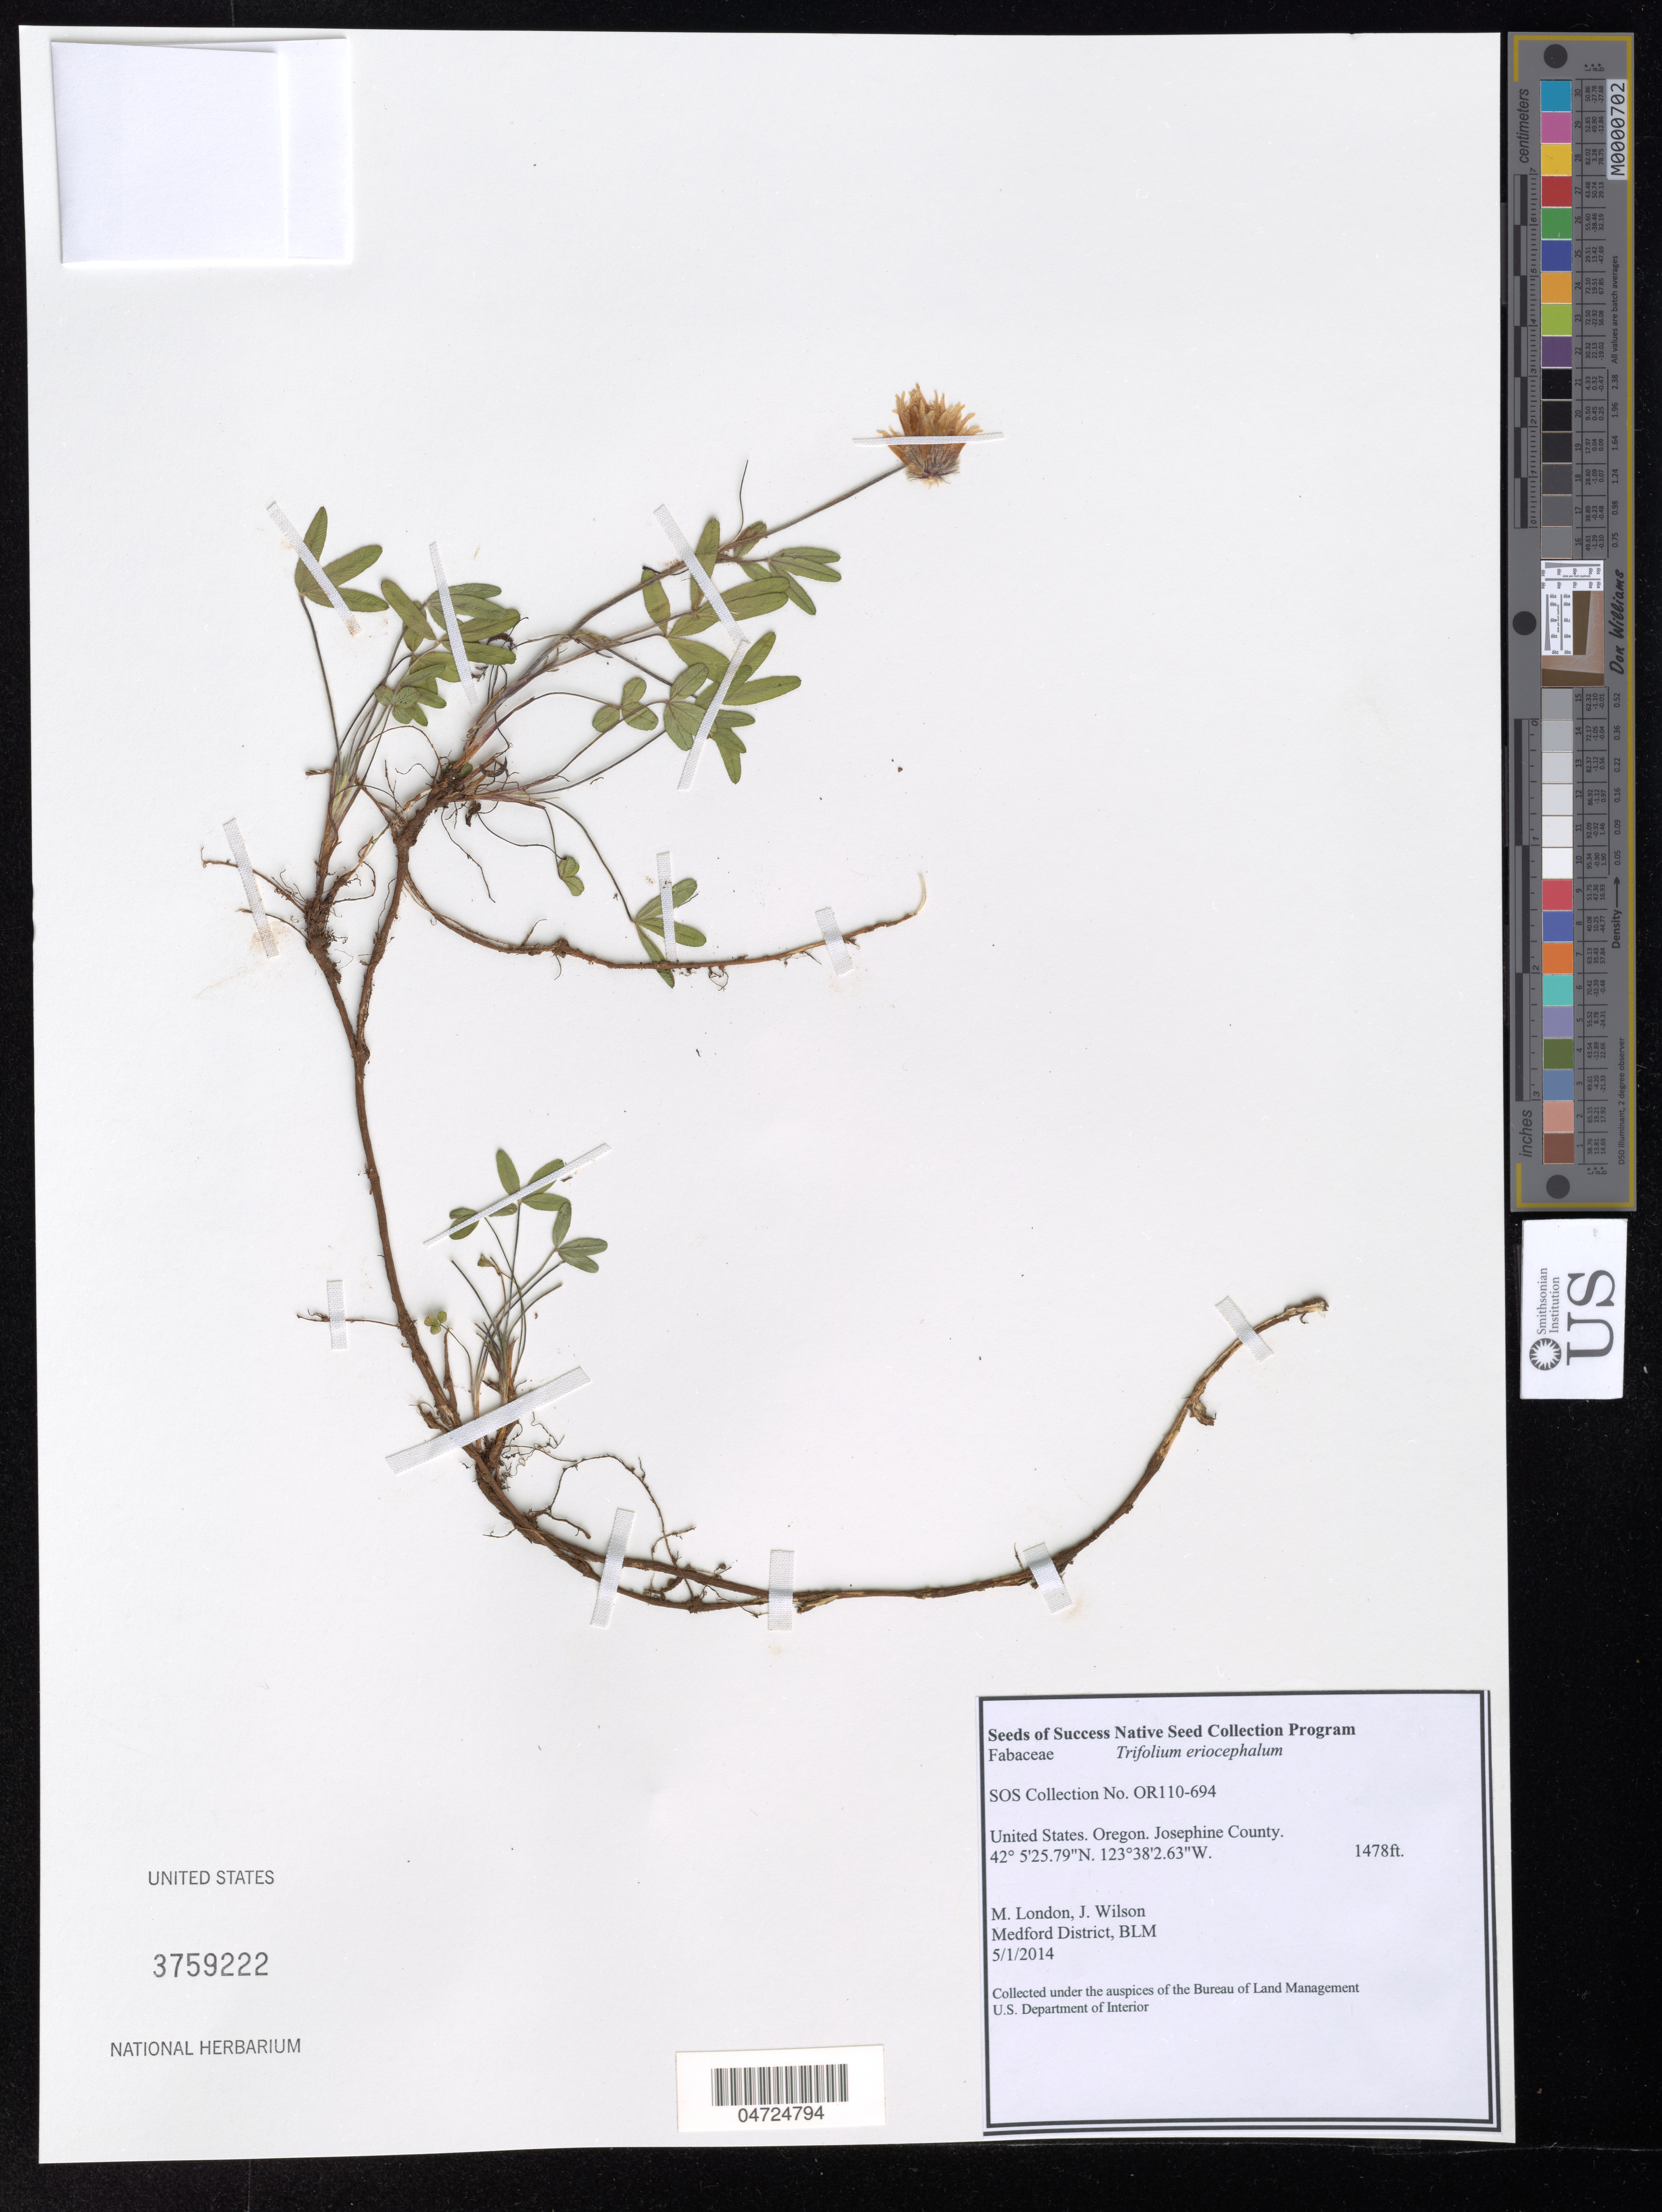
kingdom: Plantae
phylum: Tracheophyta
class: Magnoliopsida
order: Fabales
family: Fabaceae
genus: Trifolium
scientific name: Trifolium eriocephalum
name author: Nutt.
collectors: M. London & J. Wilson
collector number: OR110-694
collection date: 2014-05-01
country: United States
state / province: Oregon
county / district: Josephine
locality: Josephine County.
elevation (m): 450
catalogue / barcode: US 3759222